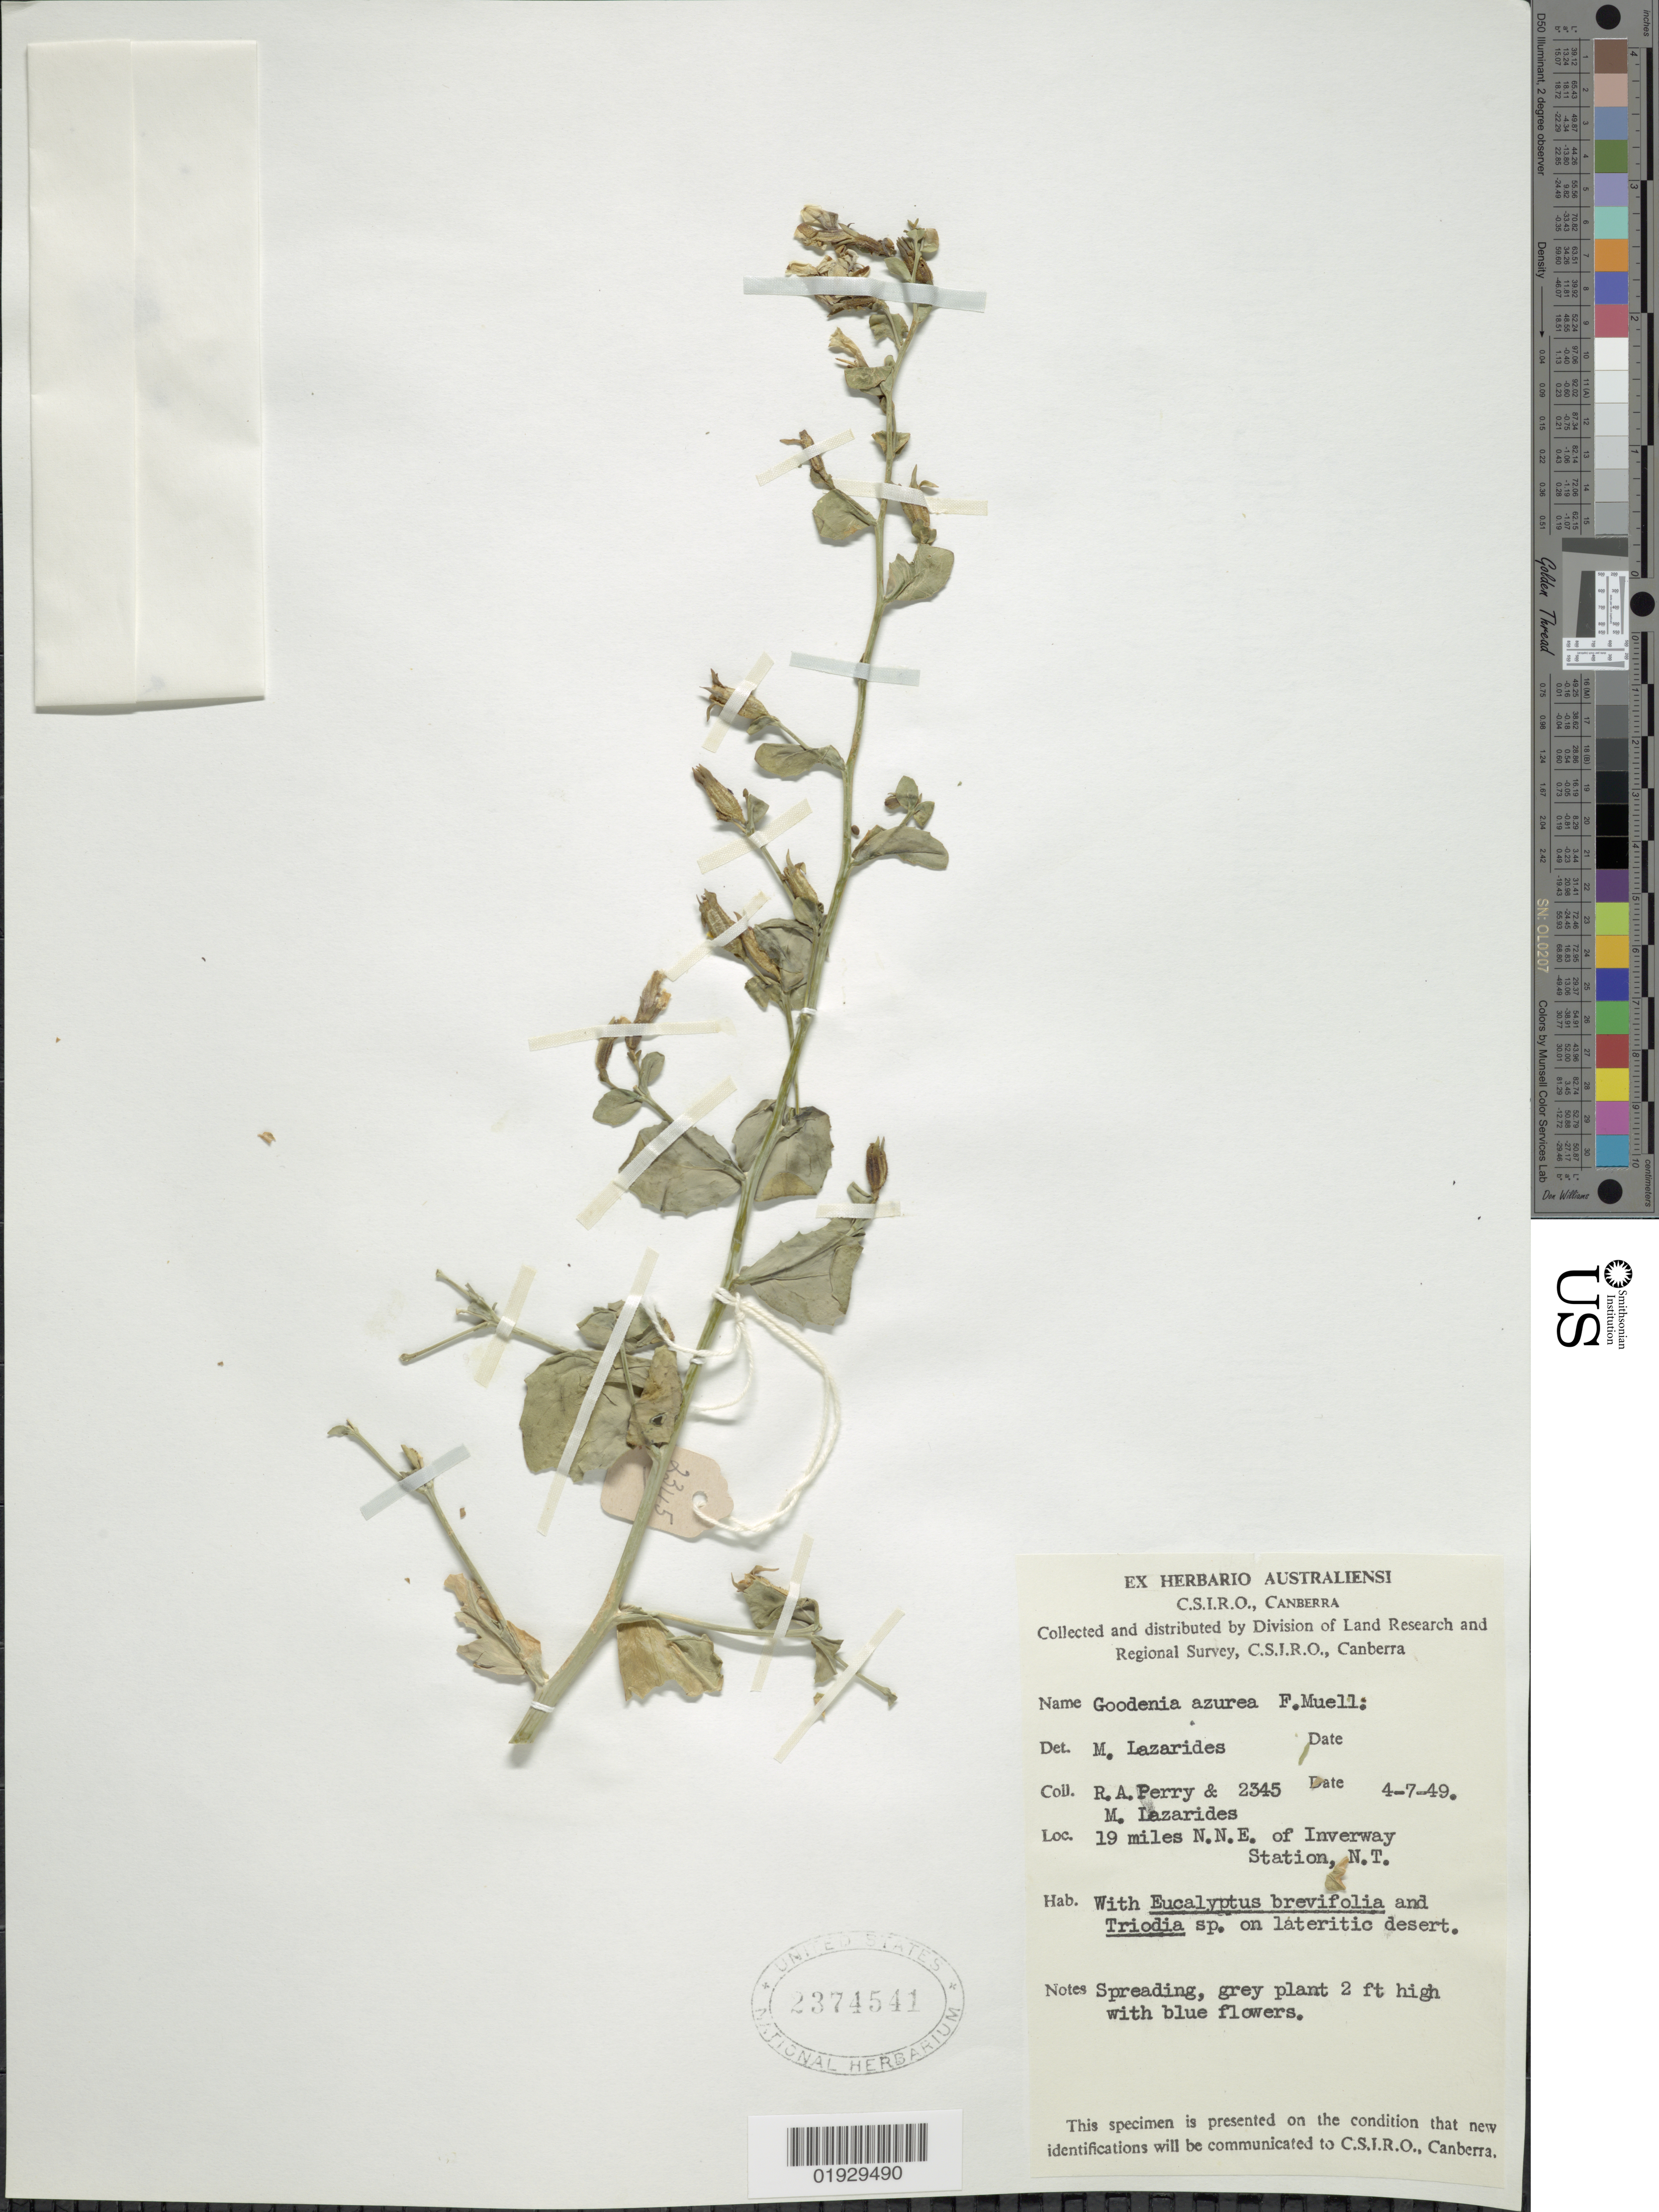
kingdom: Plantae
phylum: Tracheophyta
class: Magnoliopsida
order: Asterales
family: Goodeniaceae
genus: Goodenia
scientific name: Goodenia azurea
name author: F. Muell.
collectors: Perry, R. A. & M. Lazarides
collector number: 2345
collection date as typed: Transcribed d/m/y: 4/7/49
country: Australia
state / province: Northern Territory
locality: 19 miles N.N.E of Inverway Station, N.T.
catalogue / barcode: US 2374541